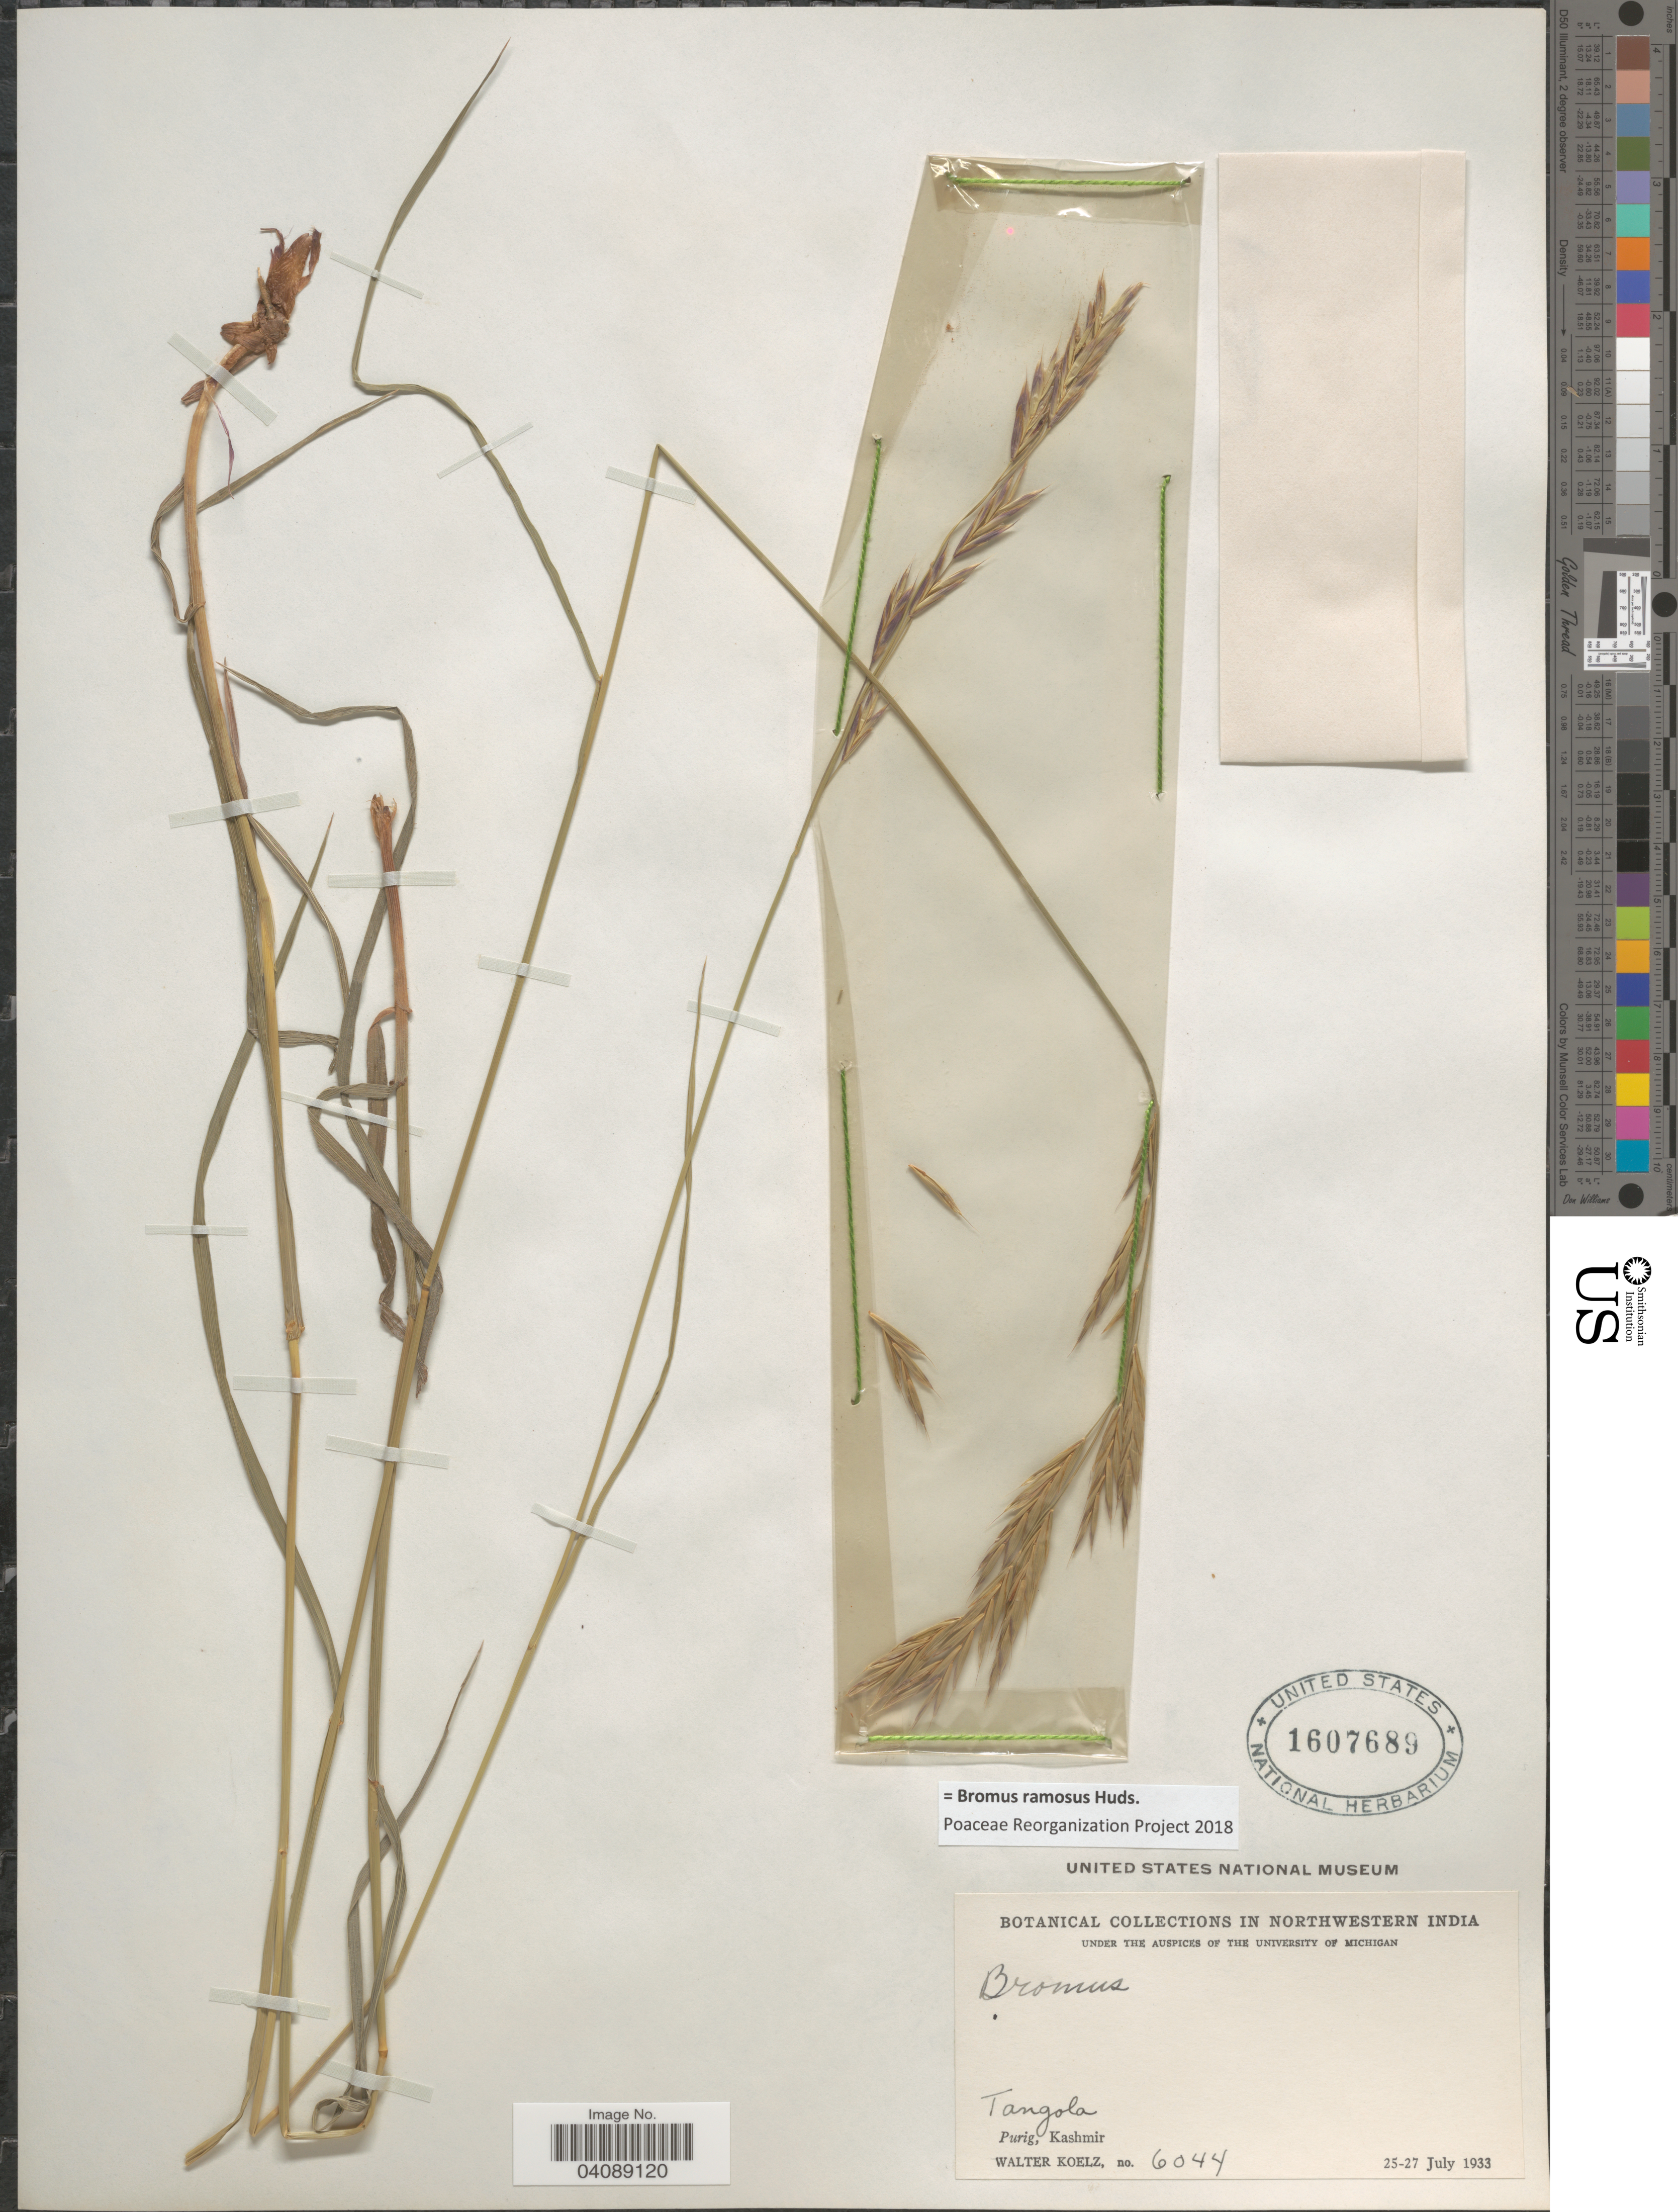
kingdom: Plantae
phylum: Tracheophyta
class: Liliopsida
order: Poales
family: Poaceae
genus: Bromus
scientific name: Bromus ramosus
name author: Huds.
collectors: W. N. Koelz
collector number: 6044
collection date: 1933-07-25/1933-07-27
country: India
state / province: Jammu and Kashmir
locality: In Northwestern India. Tangola. Purig, Kashmir.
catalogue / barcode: US 1607689